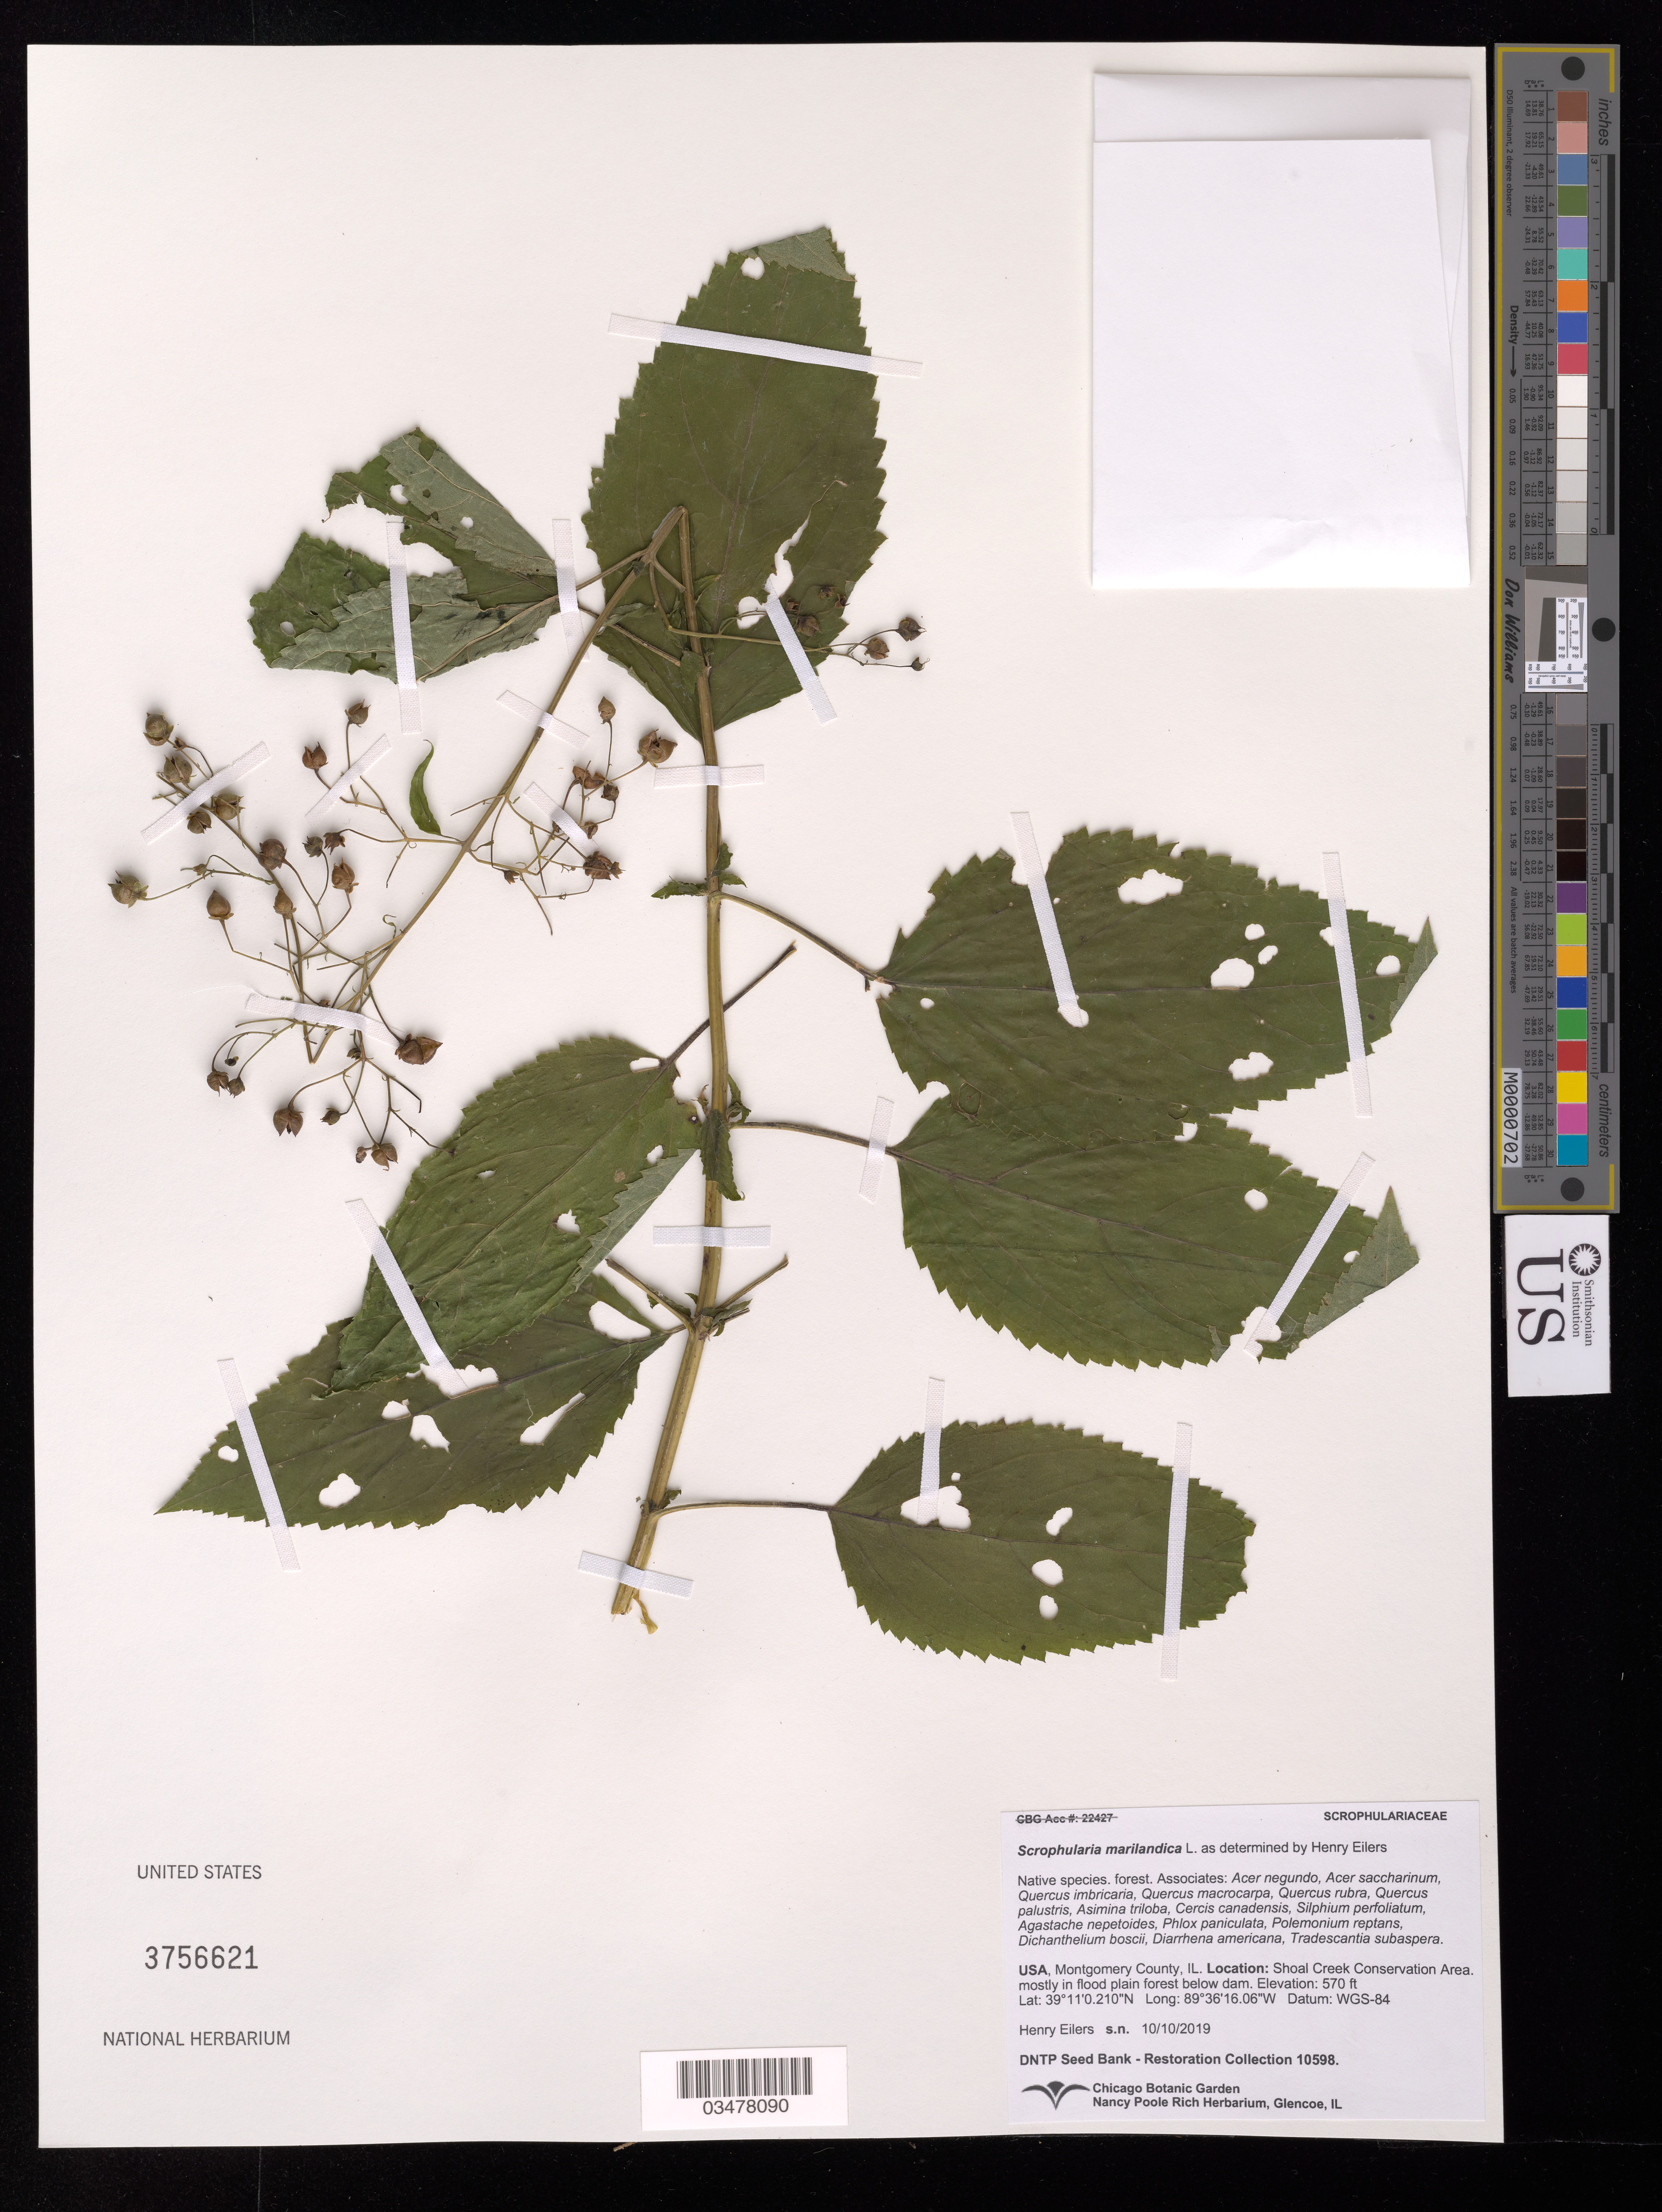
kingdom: Plantae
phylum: Tracheophyta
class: Magnoliopsida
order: Lamiales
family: Scrophulariaceae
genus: Scrophularia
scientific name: Scrophularia marilandica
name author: L.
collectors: H. Eilers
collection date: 2019-10-10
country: United States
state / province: Illinois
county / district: Montgomery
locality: Shoal Creek Conservation Area, in flood plain forest below dam.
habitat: Forest. With Acer negundo, Quercus rubra, Asimina triloba, Phlox paniculata, ect.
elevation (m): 174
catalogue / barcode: US 3756621